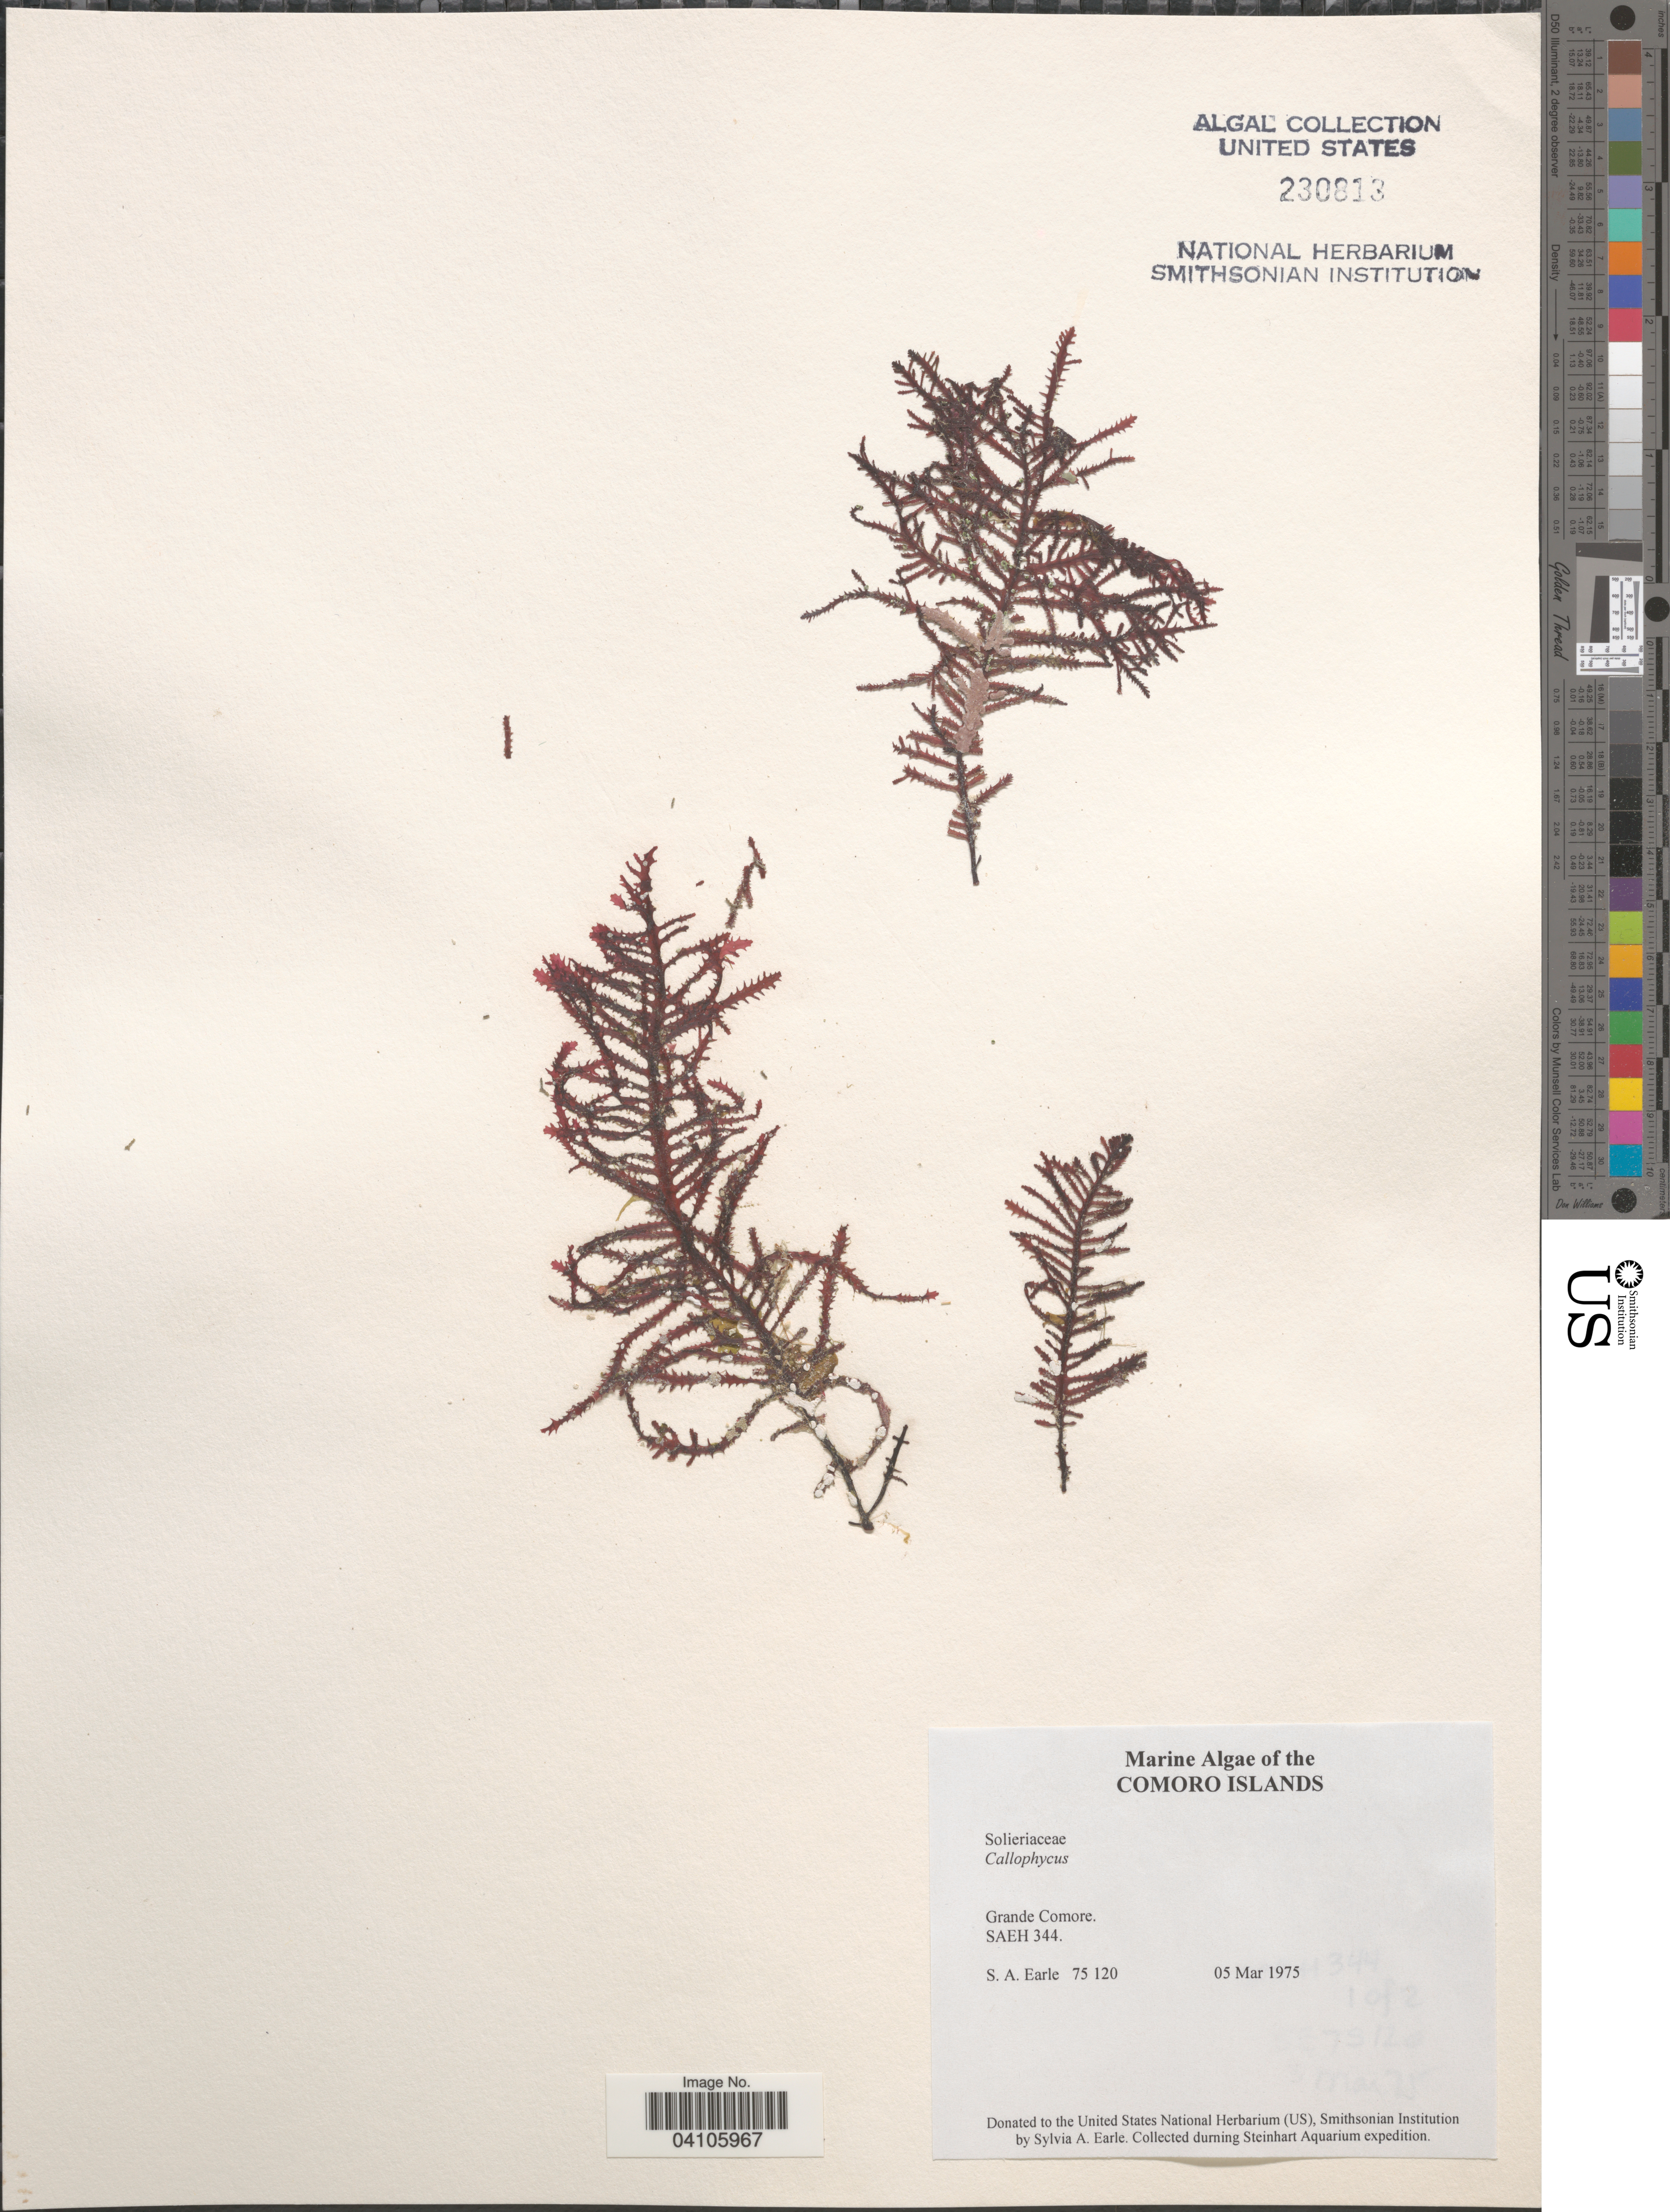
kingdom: Plantae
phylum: Rhodophyta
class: Florideophyceae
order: Gigartinales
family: Solieriaceae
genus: Callophycus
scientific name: Callophycus sp.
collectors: S. A. Earle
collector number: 75120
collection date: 1975-03-05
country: Comoros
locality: Grande Comore. Steinhart Aquarium expedition.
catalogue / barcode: US 230813